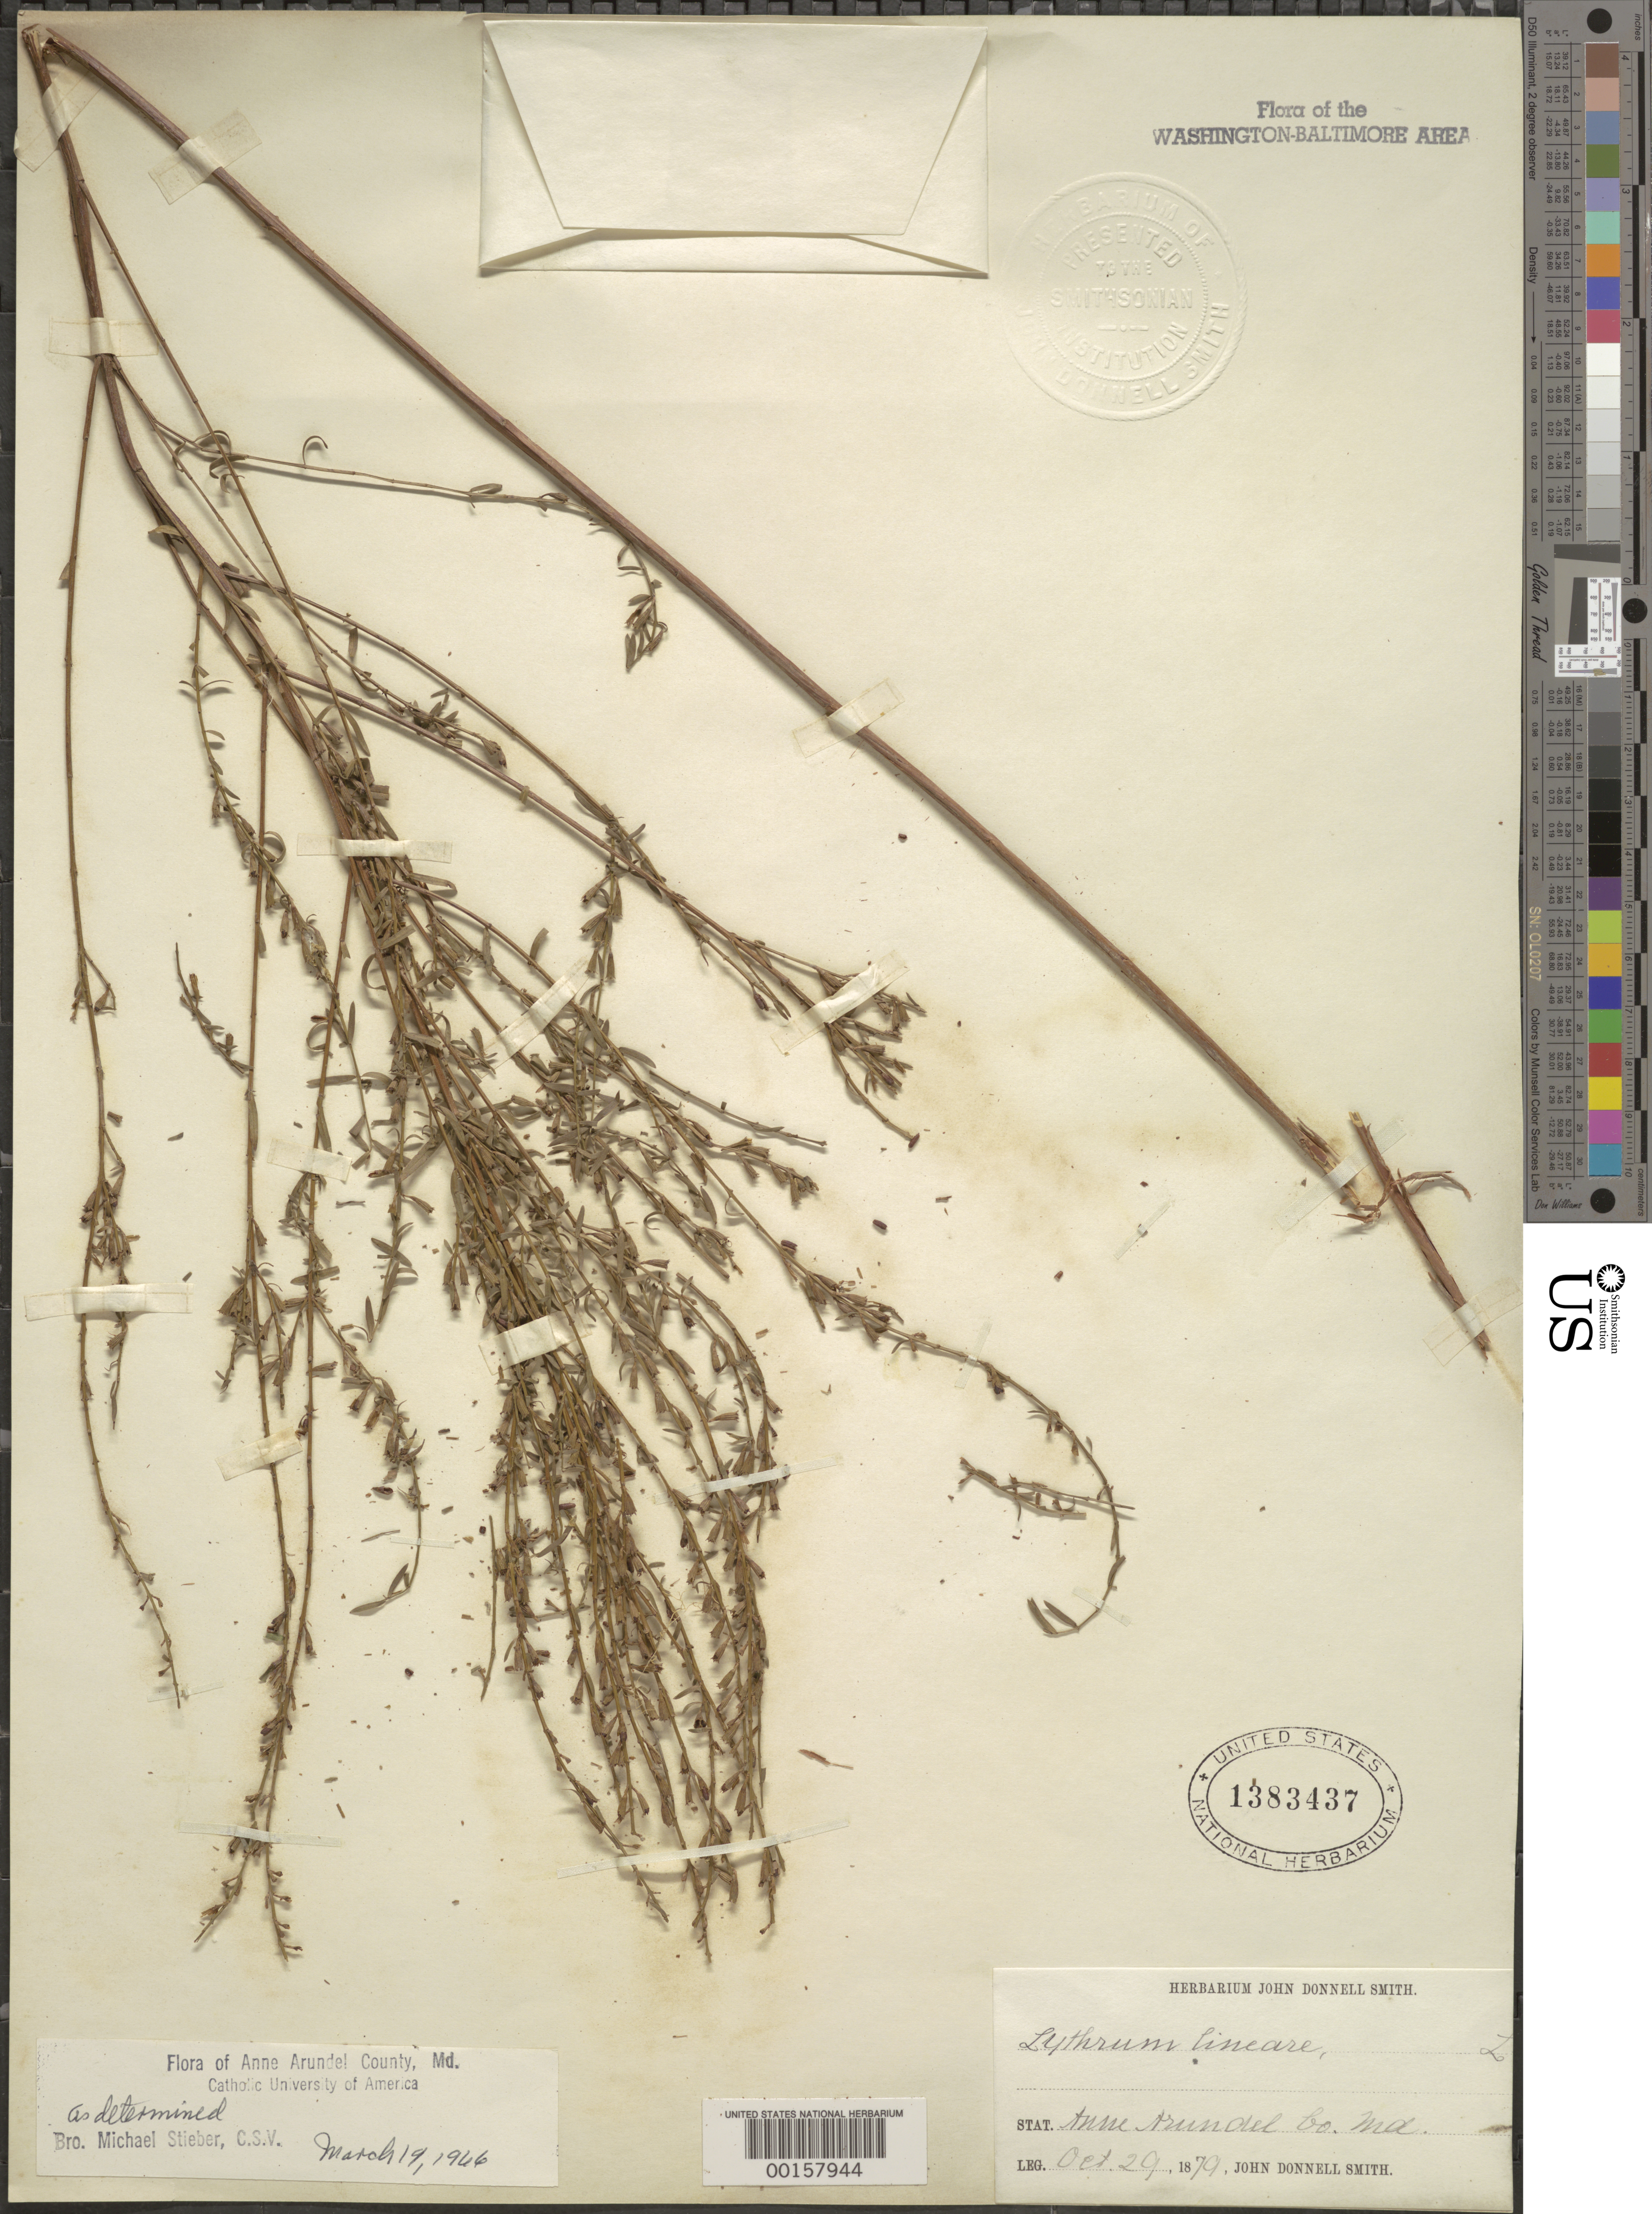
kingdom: Plantae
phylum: Tracheophyta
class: Magnoliopsida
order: Myrtales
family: Lythraceae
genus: Lythrum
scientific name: Lythrum lineare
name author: L.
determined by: Stieber, M. T.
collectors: J. Donnell Smith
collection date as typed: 29 Oct 1879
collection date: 1879-10-29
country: United States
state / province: Maryland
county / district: Anne Arundel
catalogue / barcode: US 1383437